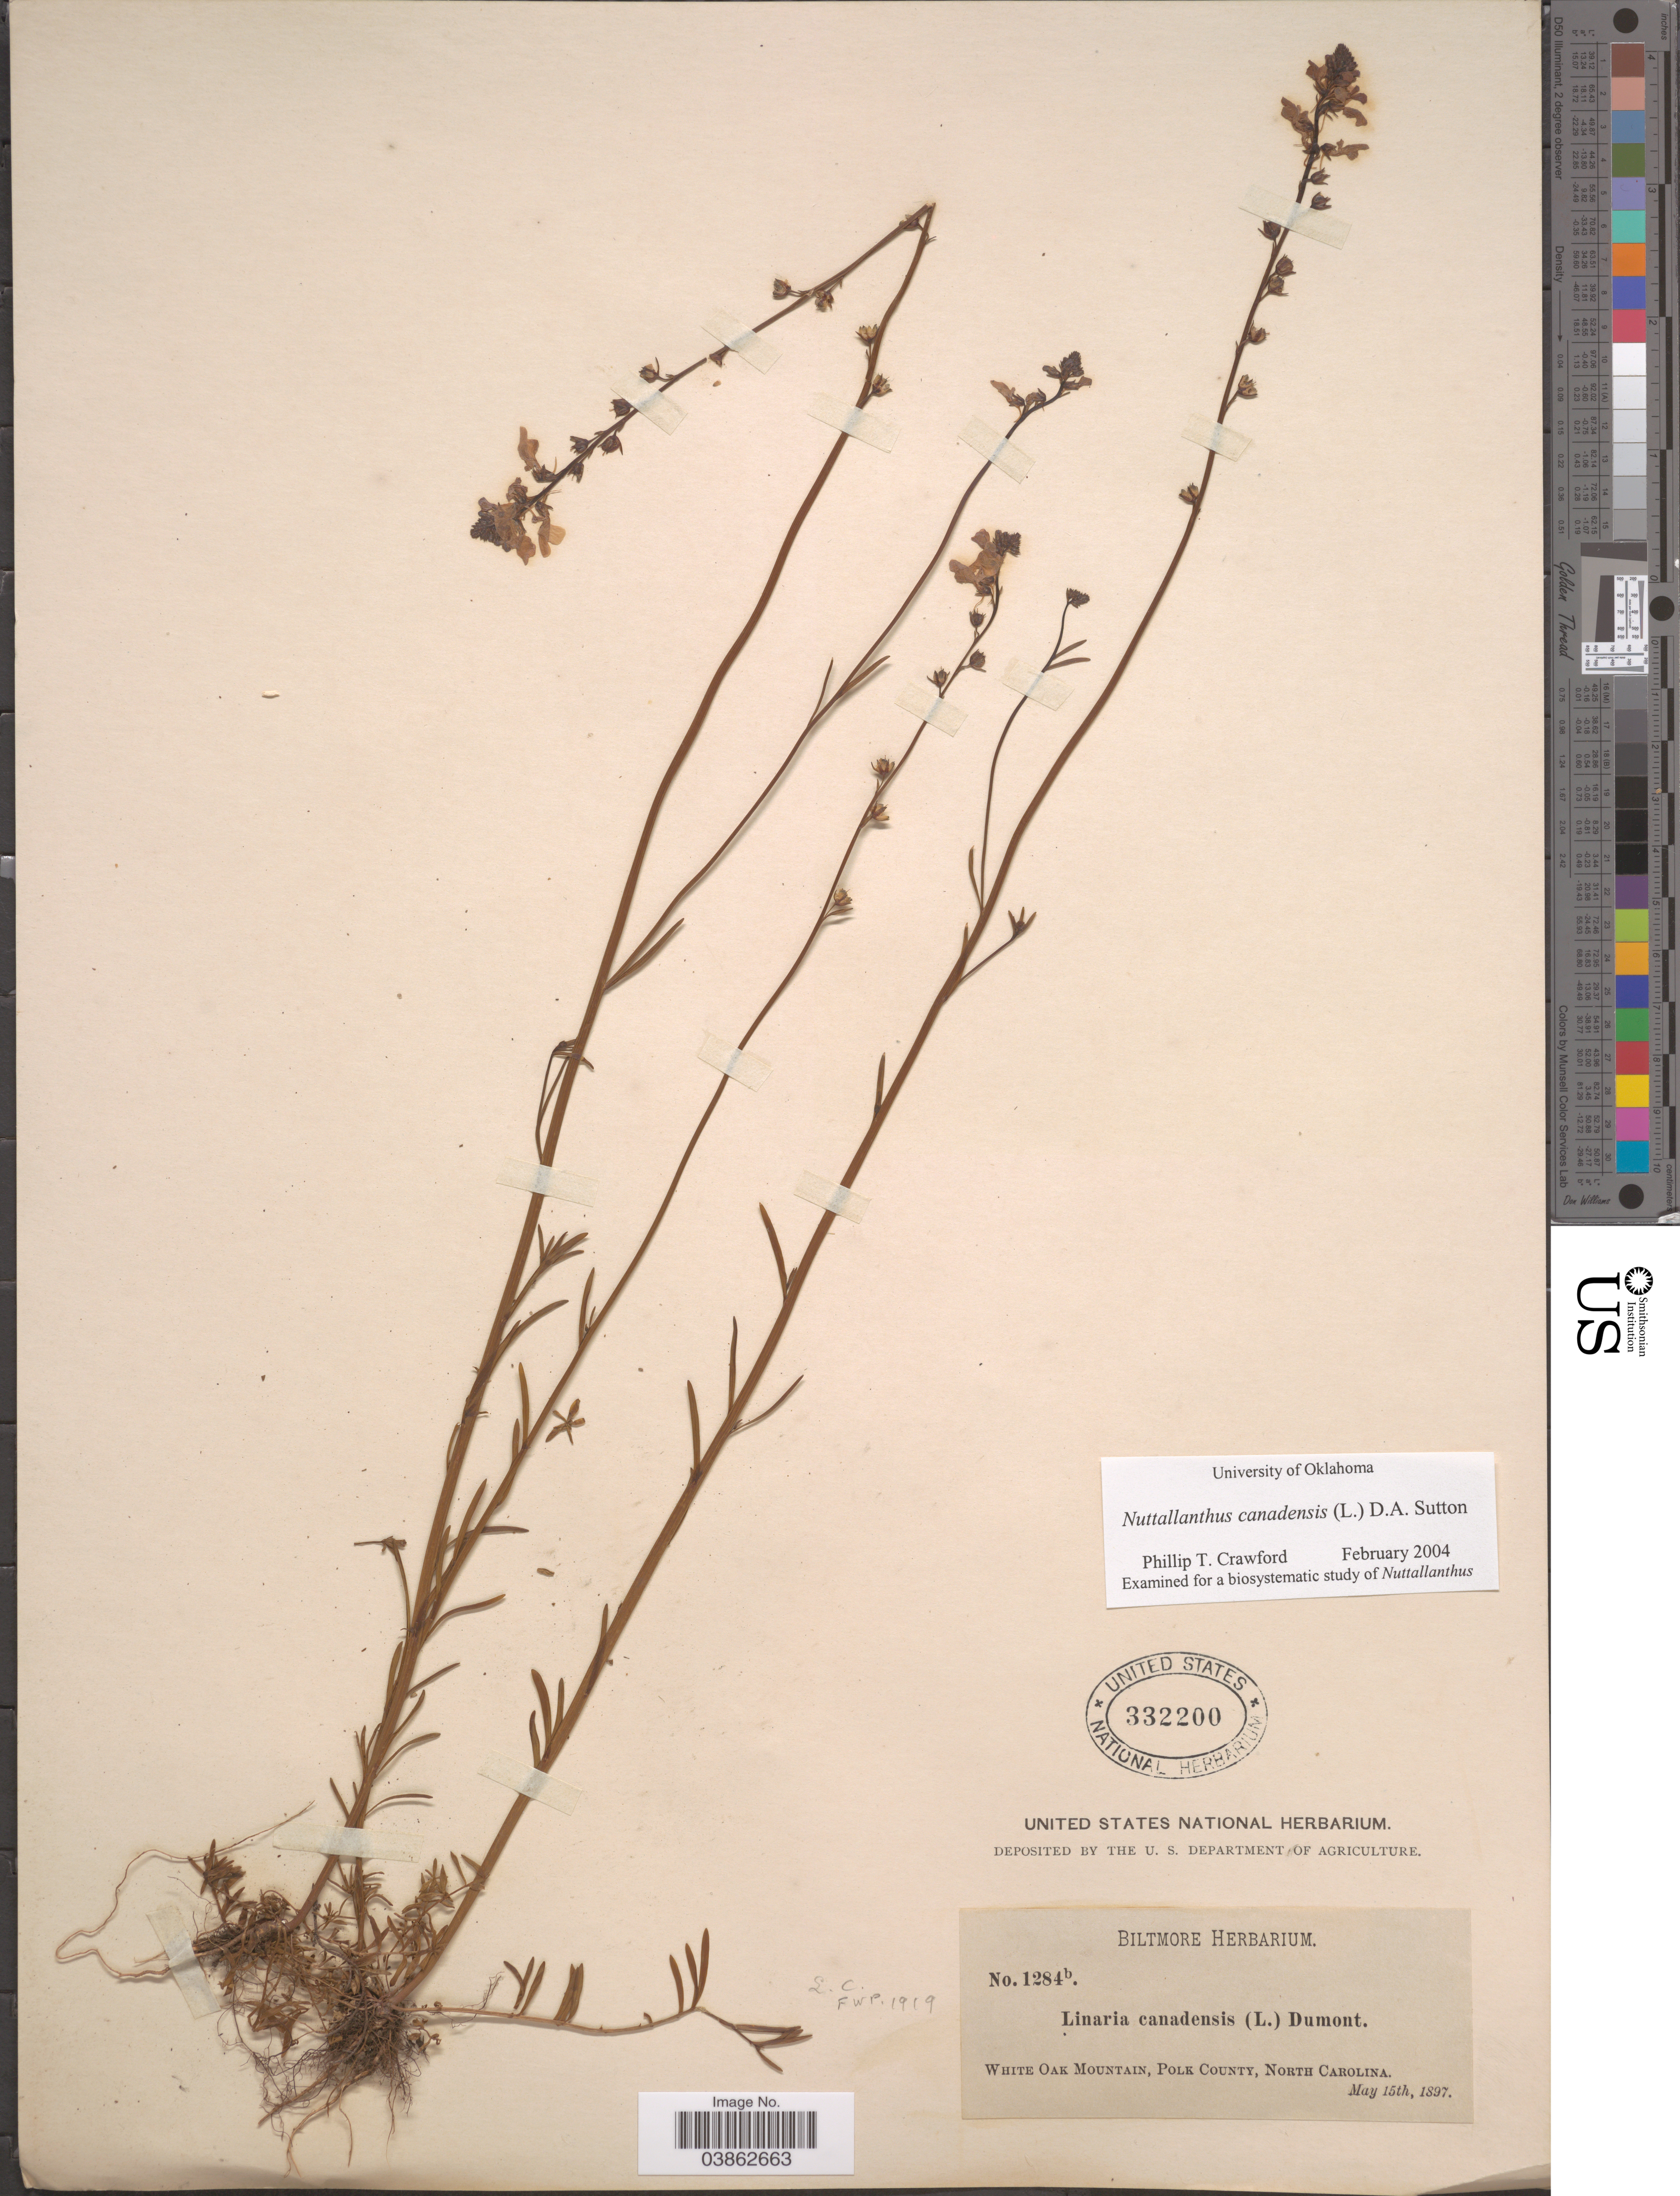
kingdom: Plantae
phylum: Tracheophyta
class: Magnoliopsida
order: Lamiales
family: Plantaginaceae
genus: Linaria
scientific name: Linaria canadensis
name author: (L.) Dum. Cours.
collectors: ex herb. Biltmore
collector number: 1284b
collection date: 1897-05-15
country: United States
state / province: North Carolina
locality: White Oak Mountain, Pol County.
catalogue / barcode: US 332200